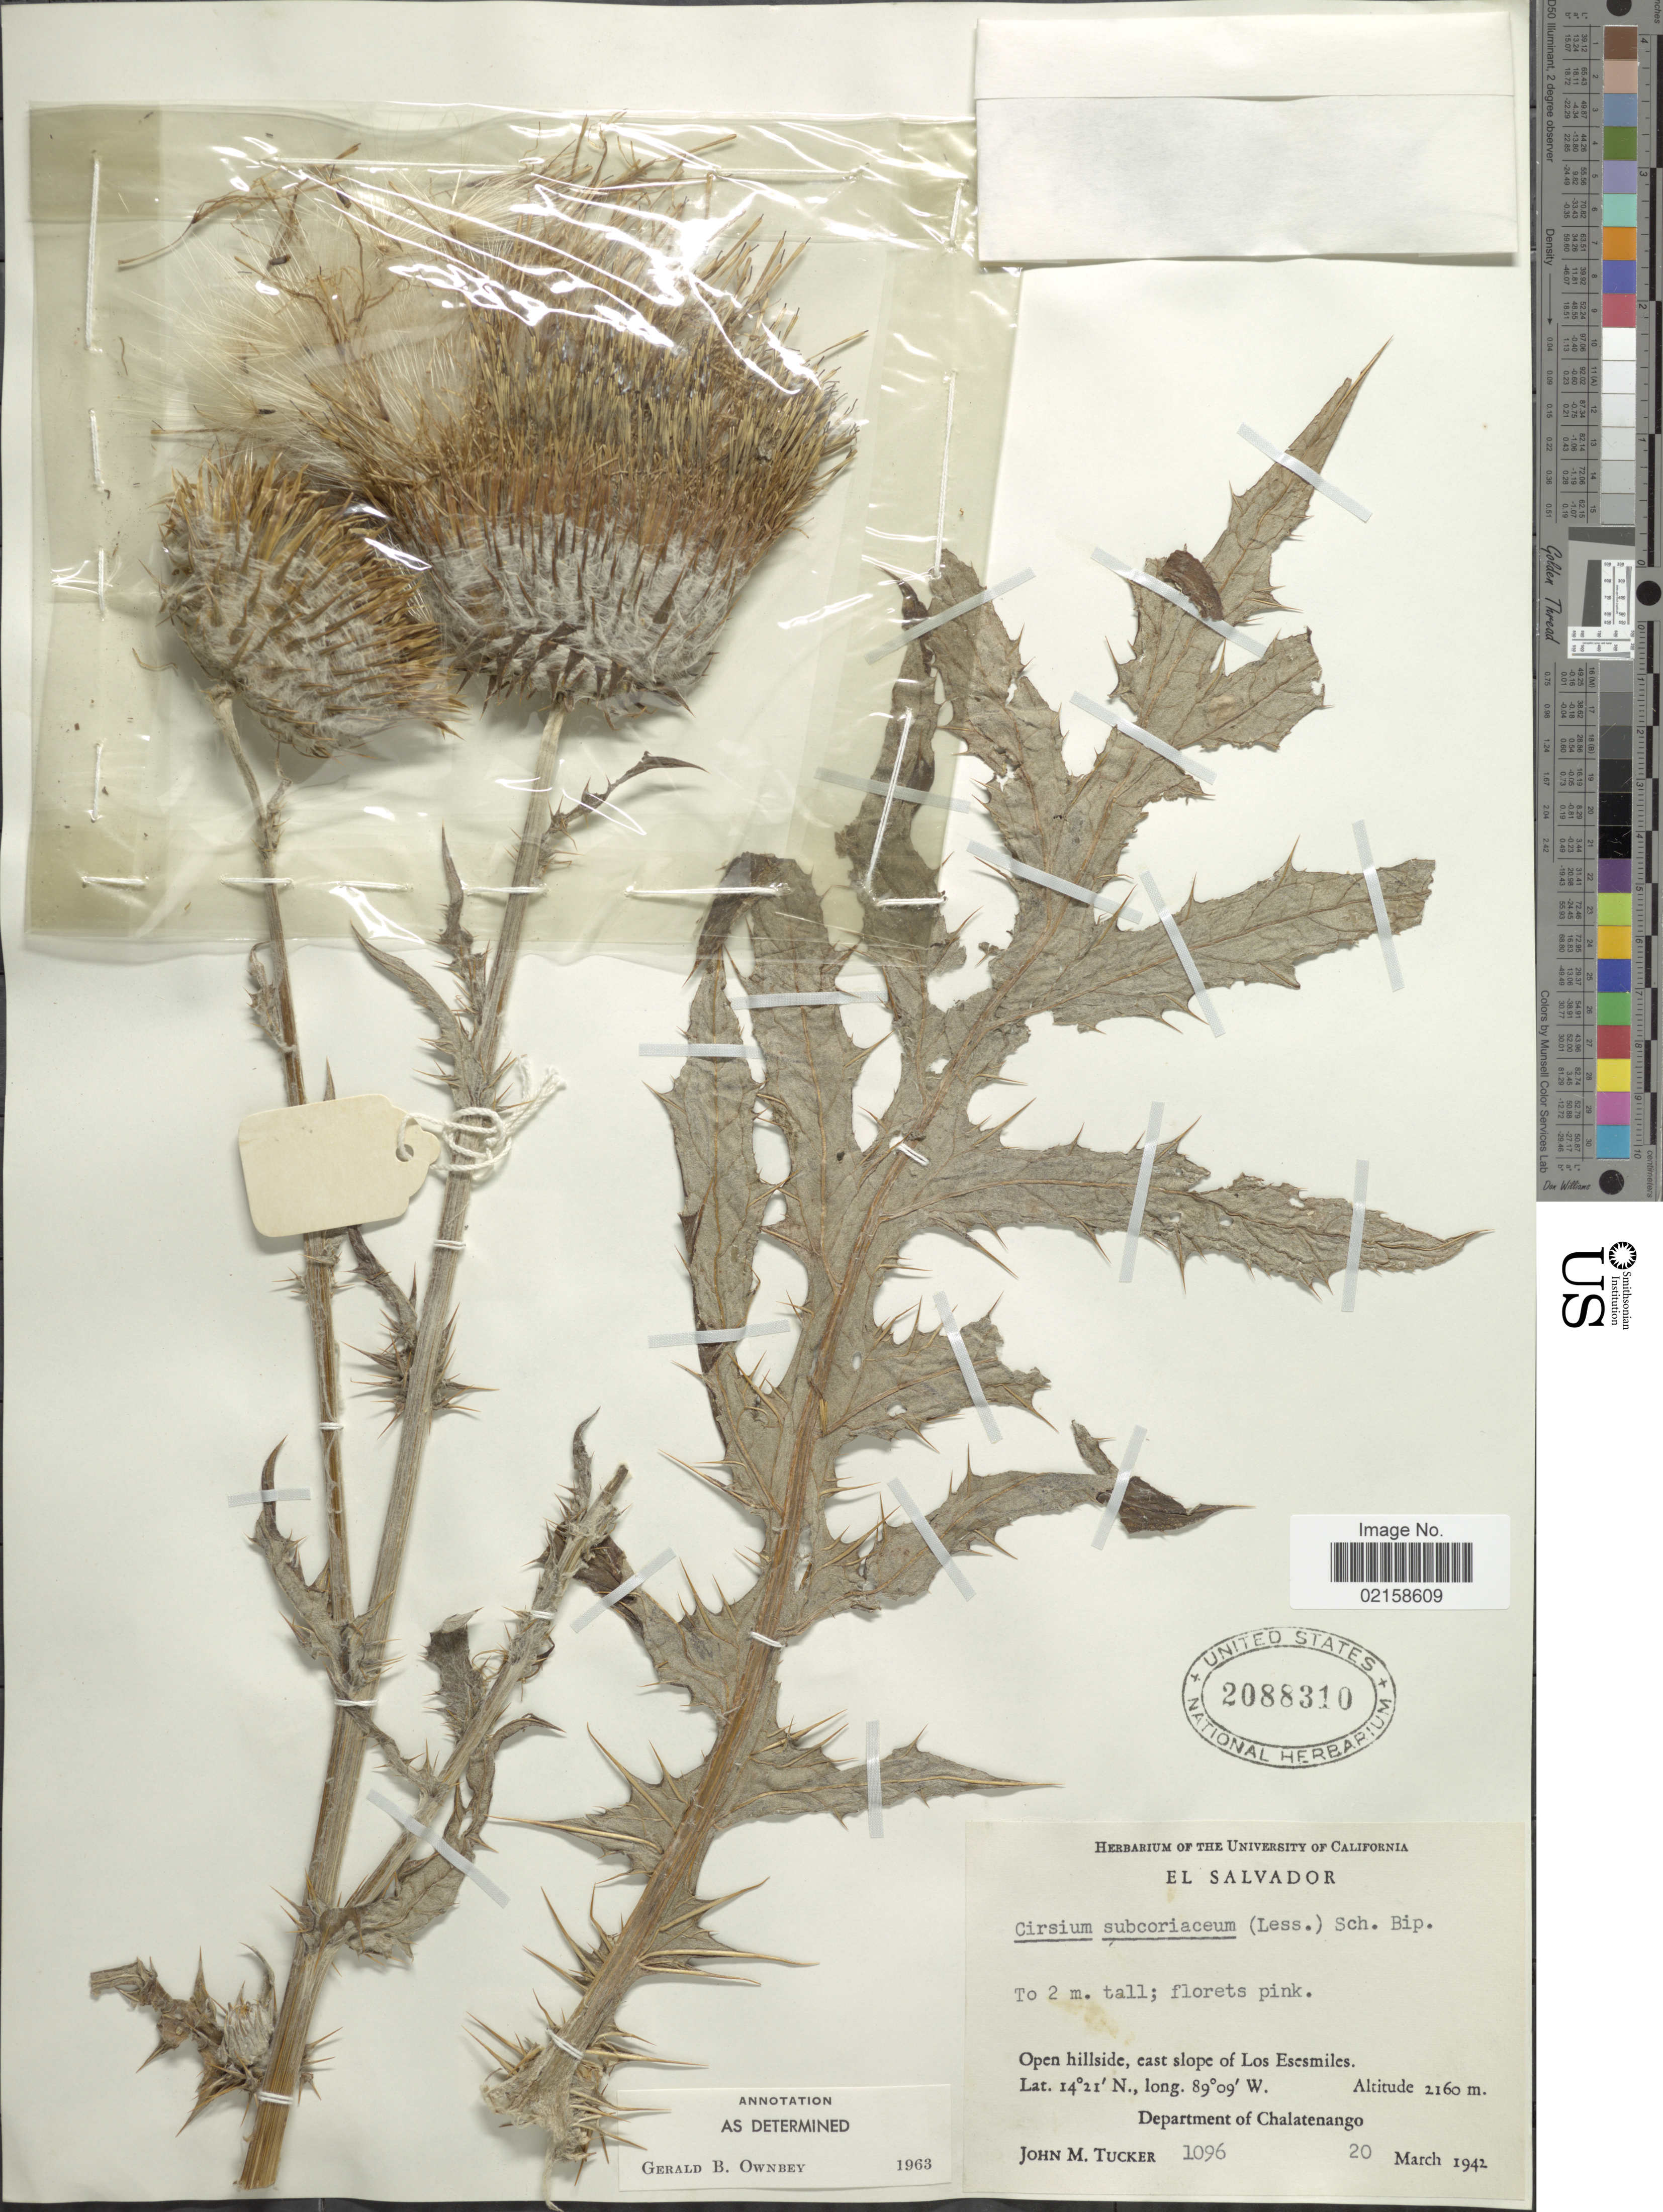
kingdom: Plantae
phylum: Tracheophyta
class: Magnoliopsida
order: Asterales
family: Asteraceae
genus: Cirsium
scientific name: Cirsium subcoriaceum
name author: (Less.) Sch. Bip.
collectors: J. M. Tucker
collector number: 1096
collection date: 1942-03-20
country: El Salvador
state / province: Chalatenango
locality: East slope of Los Esesmiles.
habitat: Open hillside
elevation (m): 2160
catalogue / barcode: US 2088310